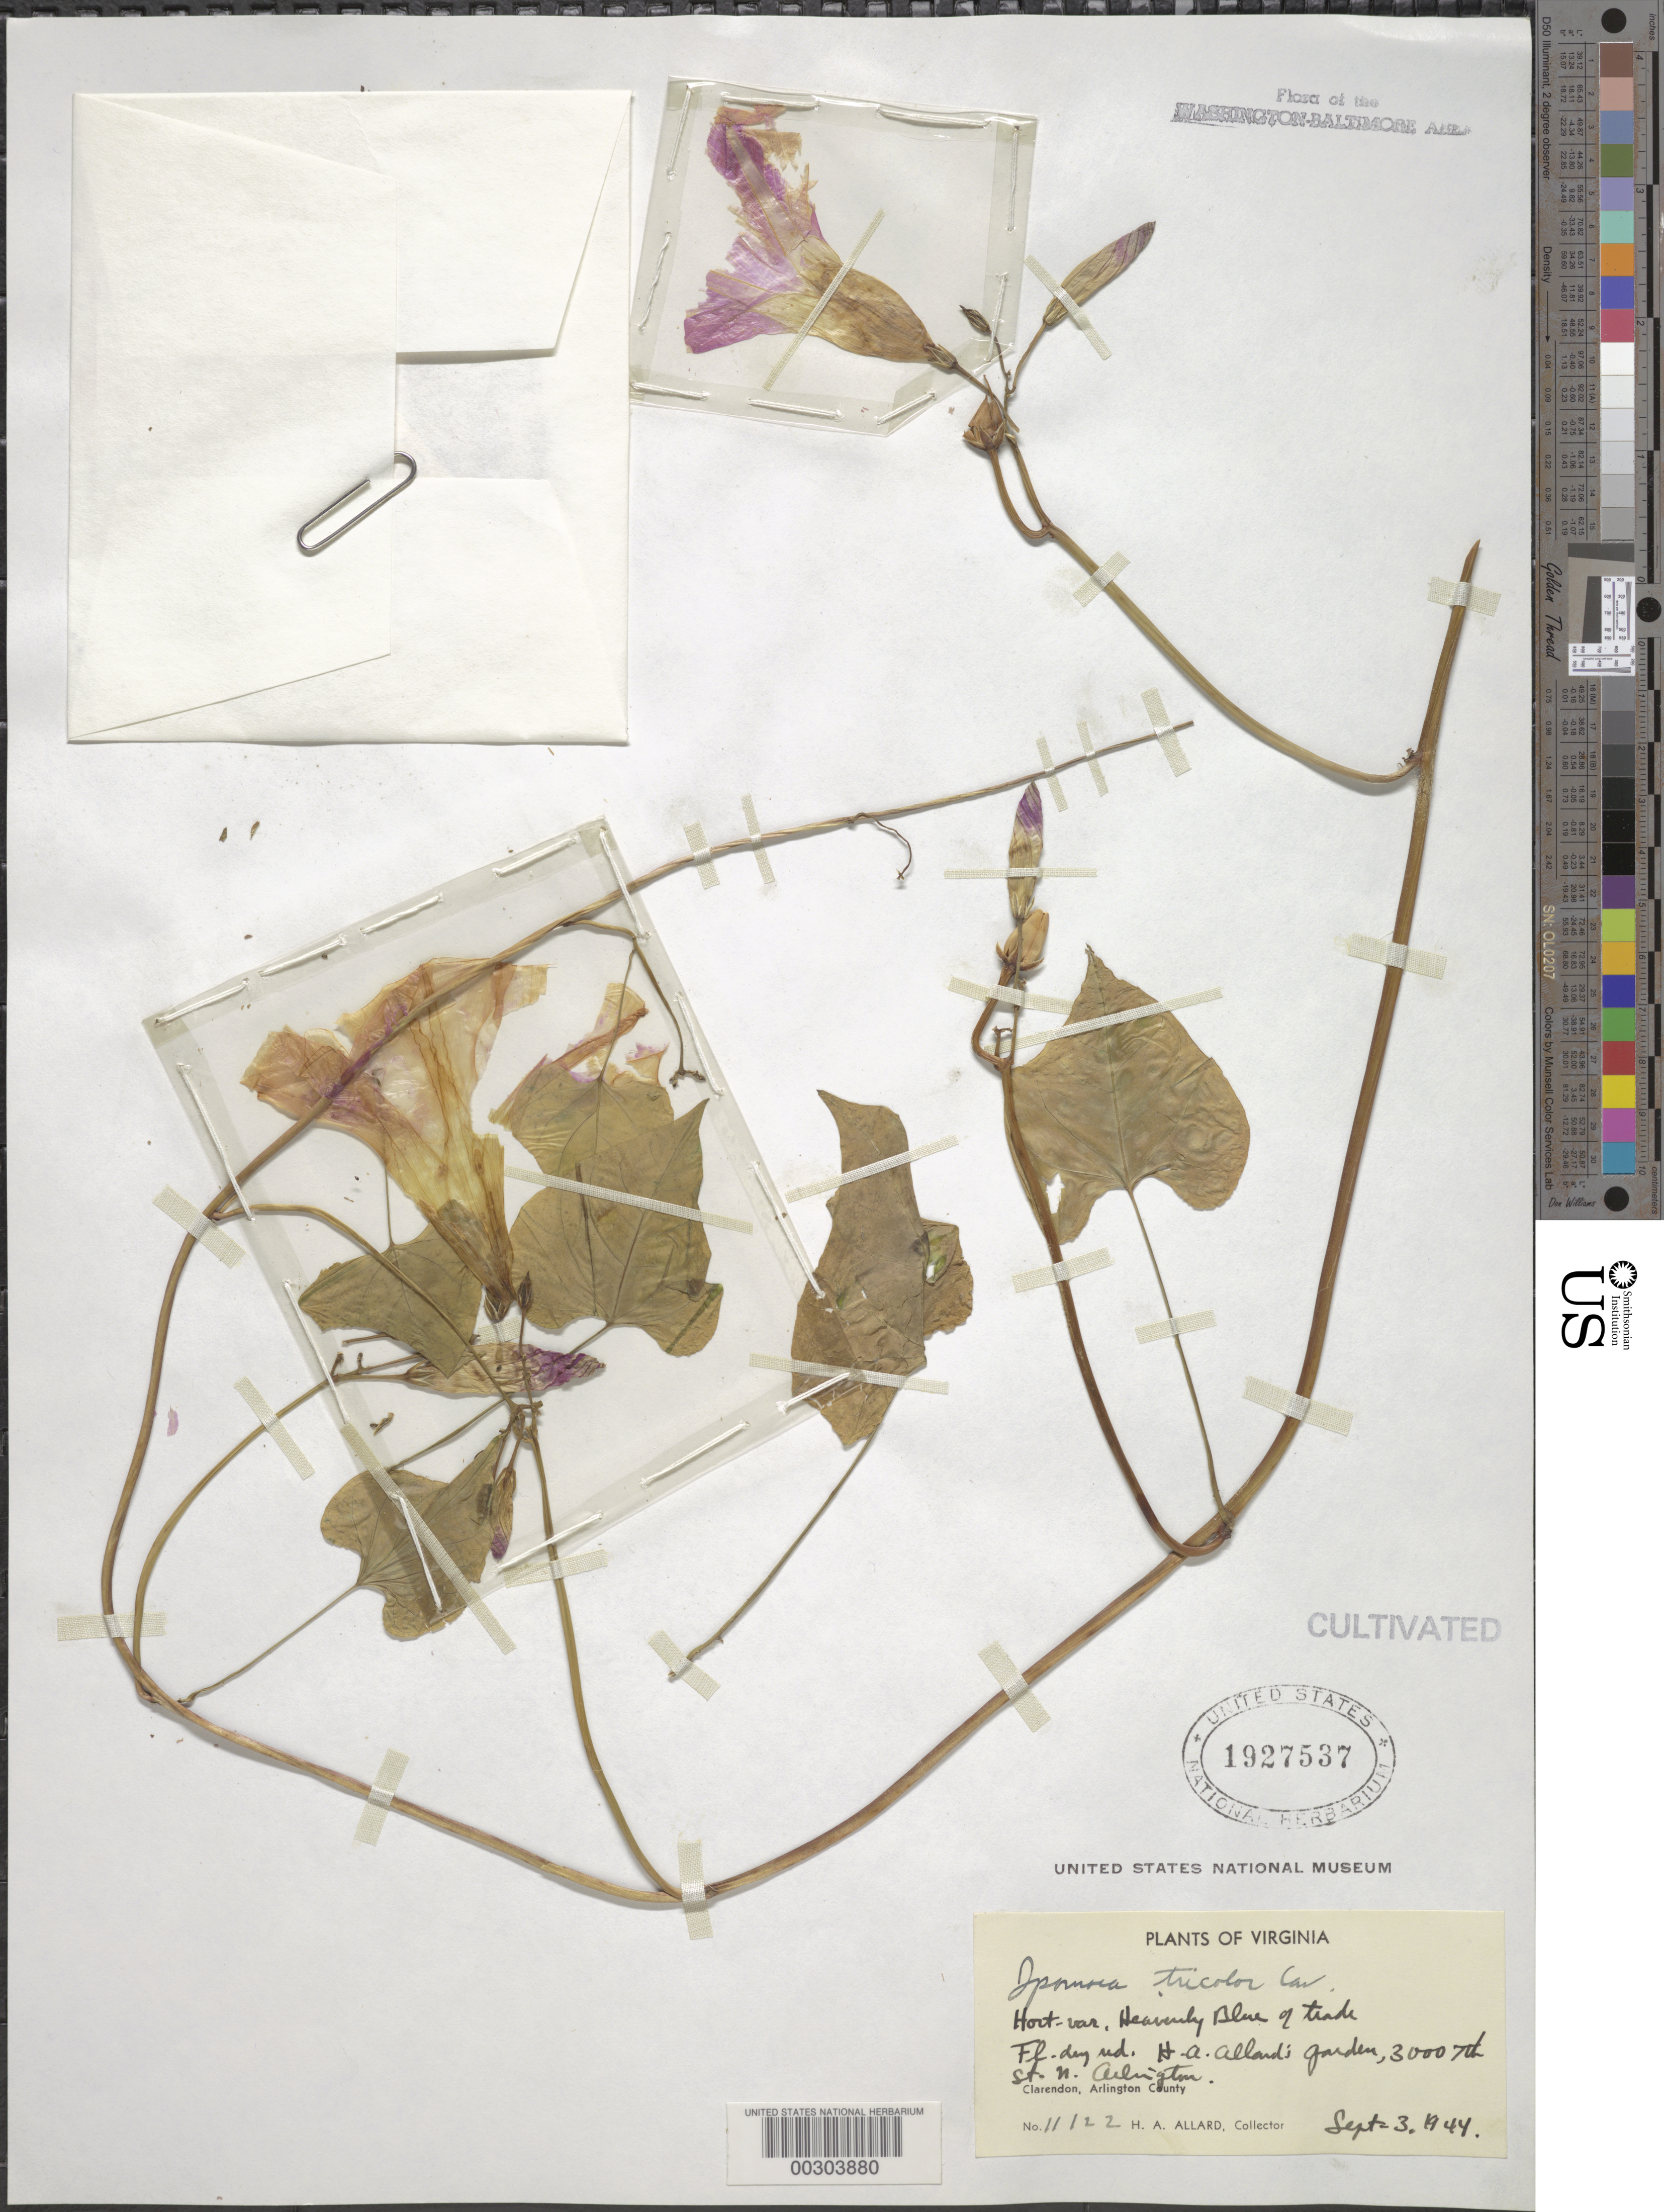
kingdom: Plantae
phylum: Tracheophyta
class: Magnoliopsida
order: Solanales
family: Convolvulaceae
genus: Ipomoea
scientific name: Ipomoea tricolor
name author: Cav.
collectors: H. A. Allard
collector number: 11122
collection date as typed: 03 Sep 1944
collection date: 1944-09-03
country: United States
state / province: Virginia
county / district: Arlington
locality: Arlington, 3000 7th St N, H.A. Allard's grounds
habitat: Garden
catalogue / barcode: US 1927537